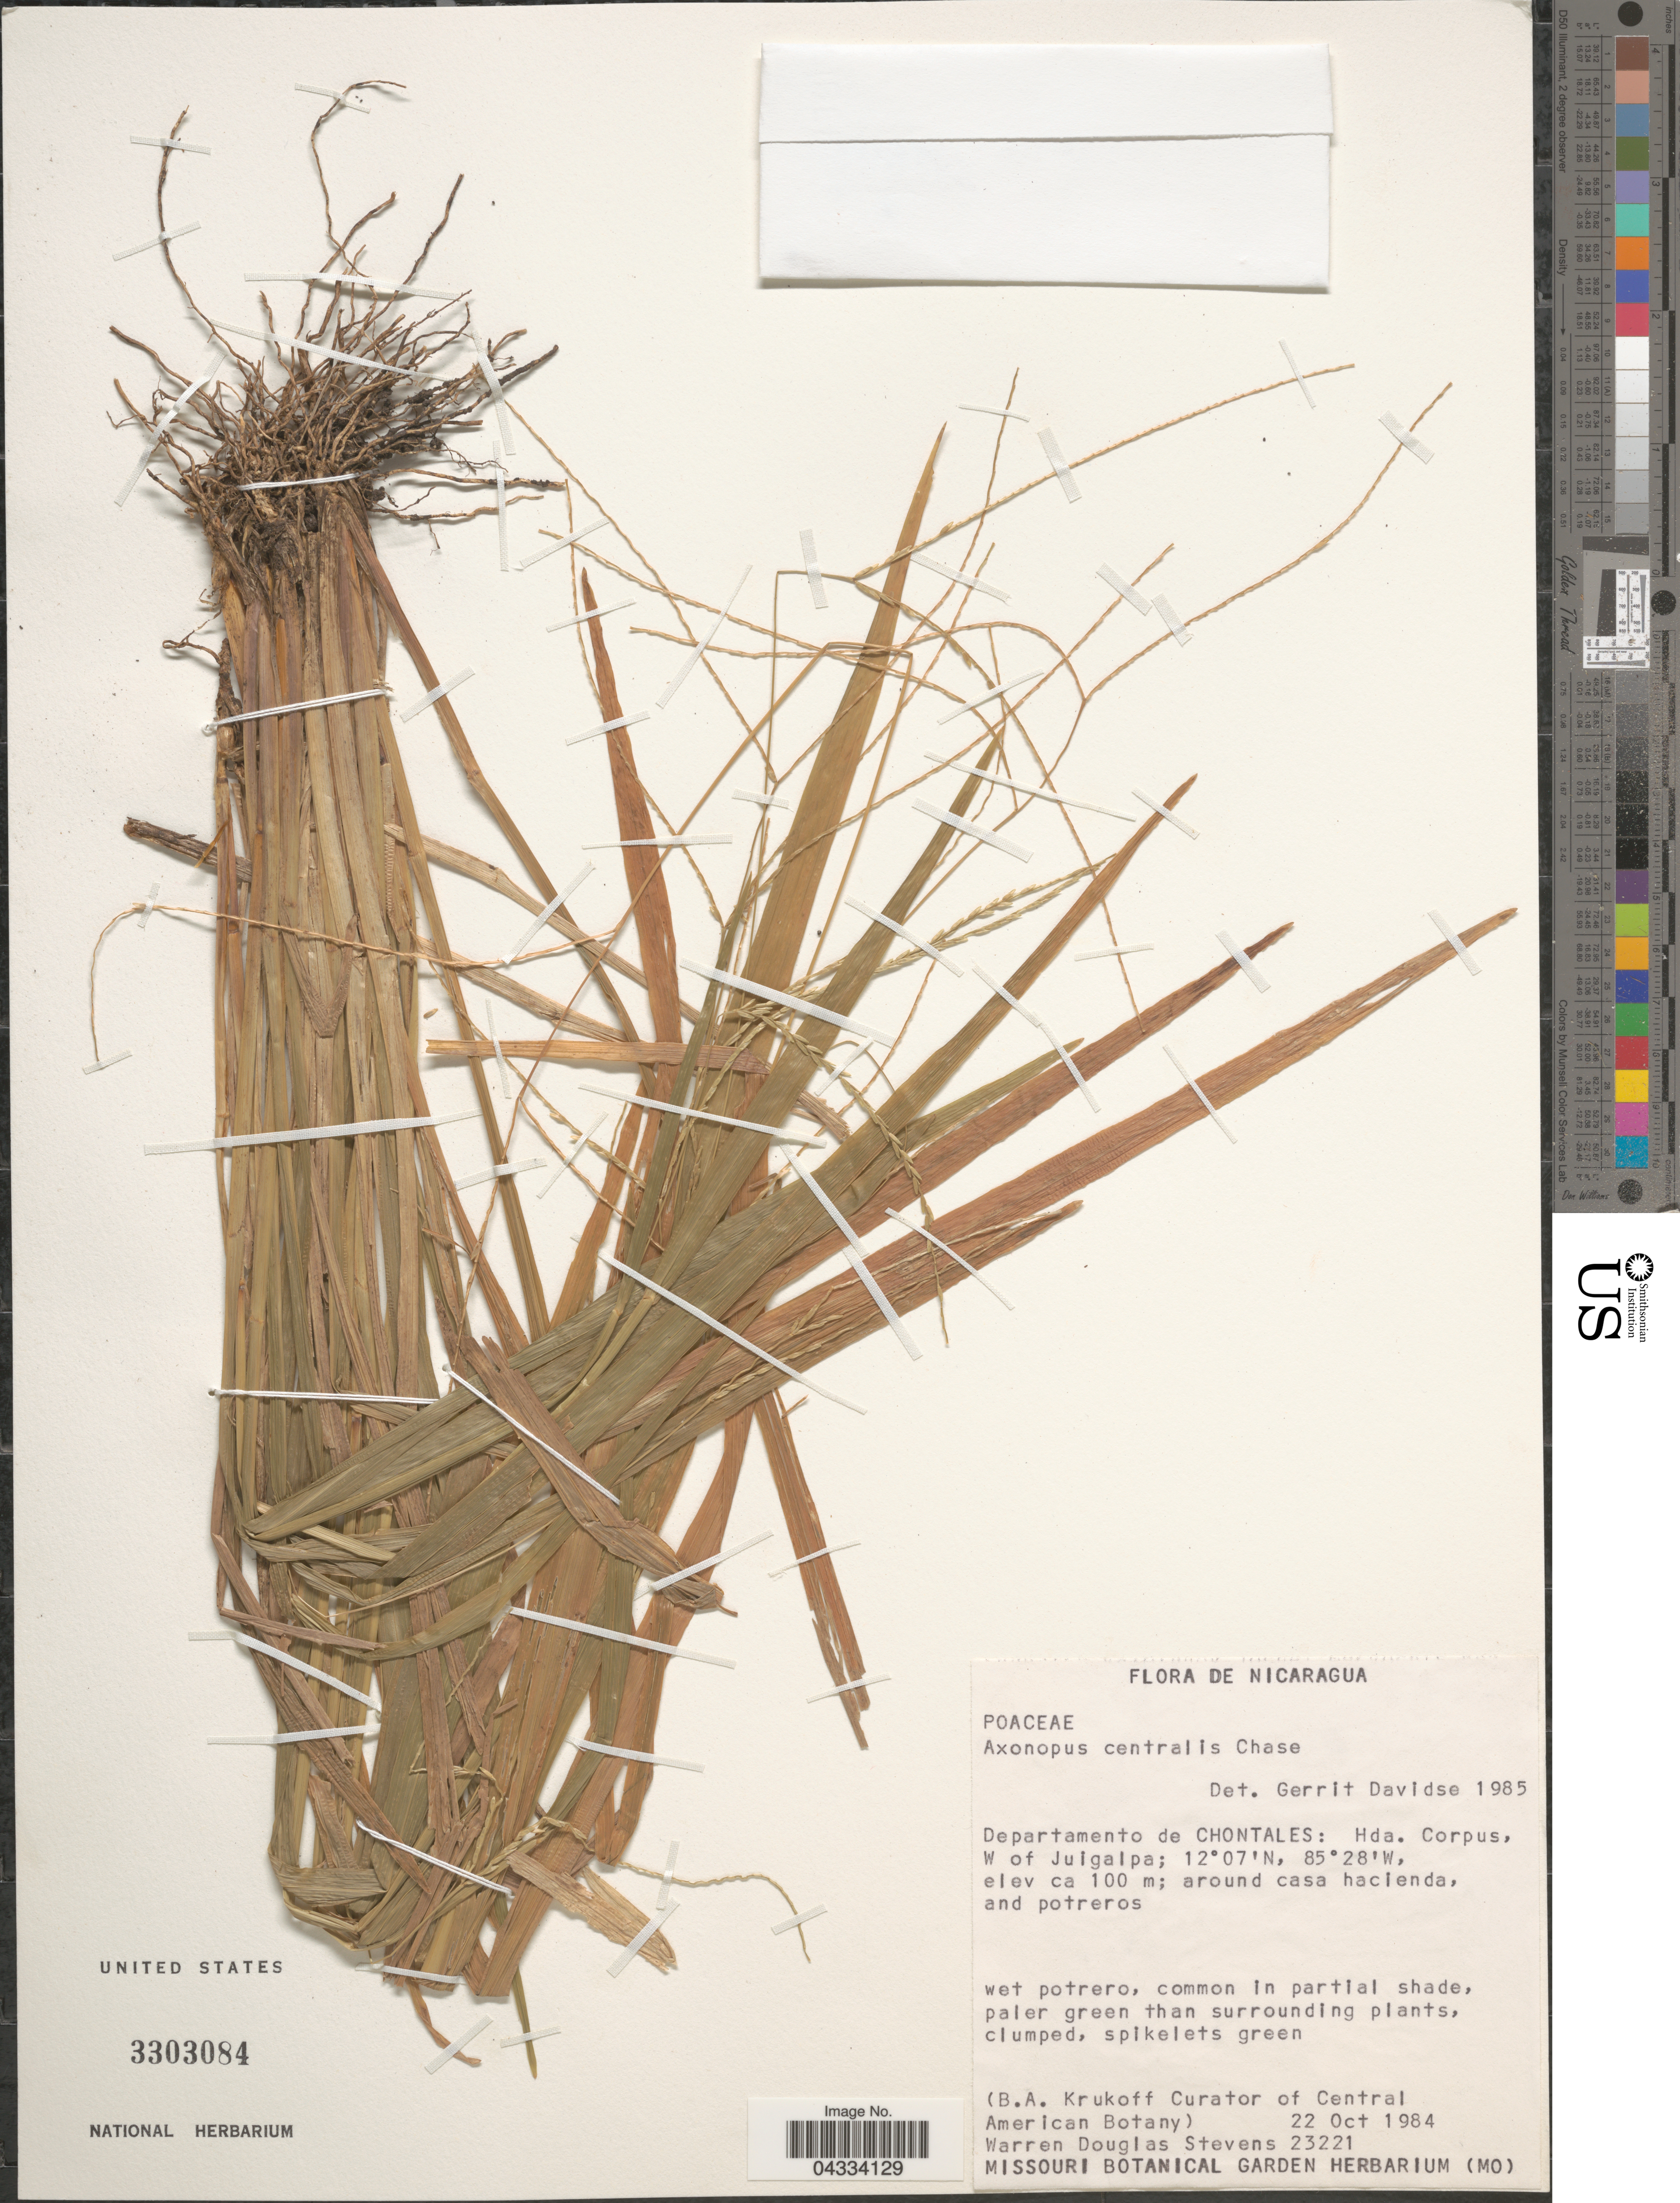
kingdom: Plantae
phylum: Tracheophyta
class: Liliopsida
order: Poales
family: Poaceae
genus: Axonopus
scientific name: Axonopus centralis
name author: Chase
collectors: W. D. Stevens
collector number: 23221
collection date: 1984-10-22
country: Nicaragua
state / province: Chontales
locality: Departamento de Chontales: Hda. Corpus, W of Juigalpa.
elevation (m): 100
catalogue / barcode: US 3303084